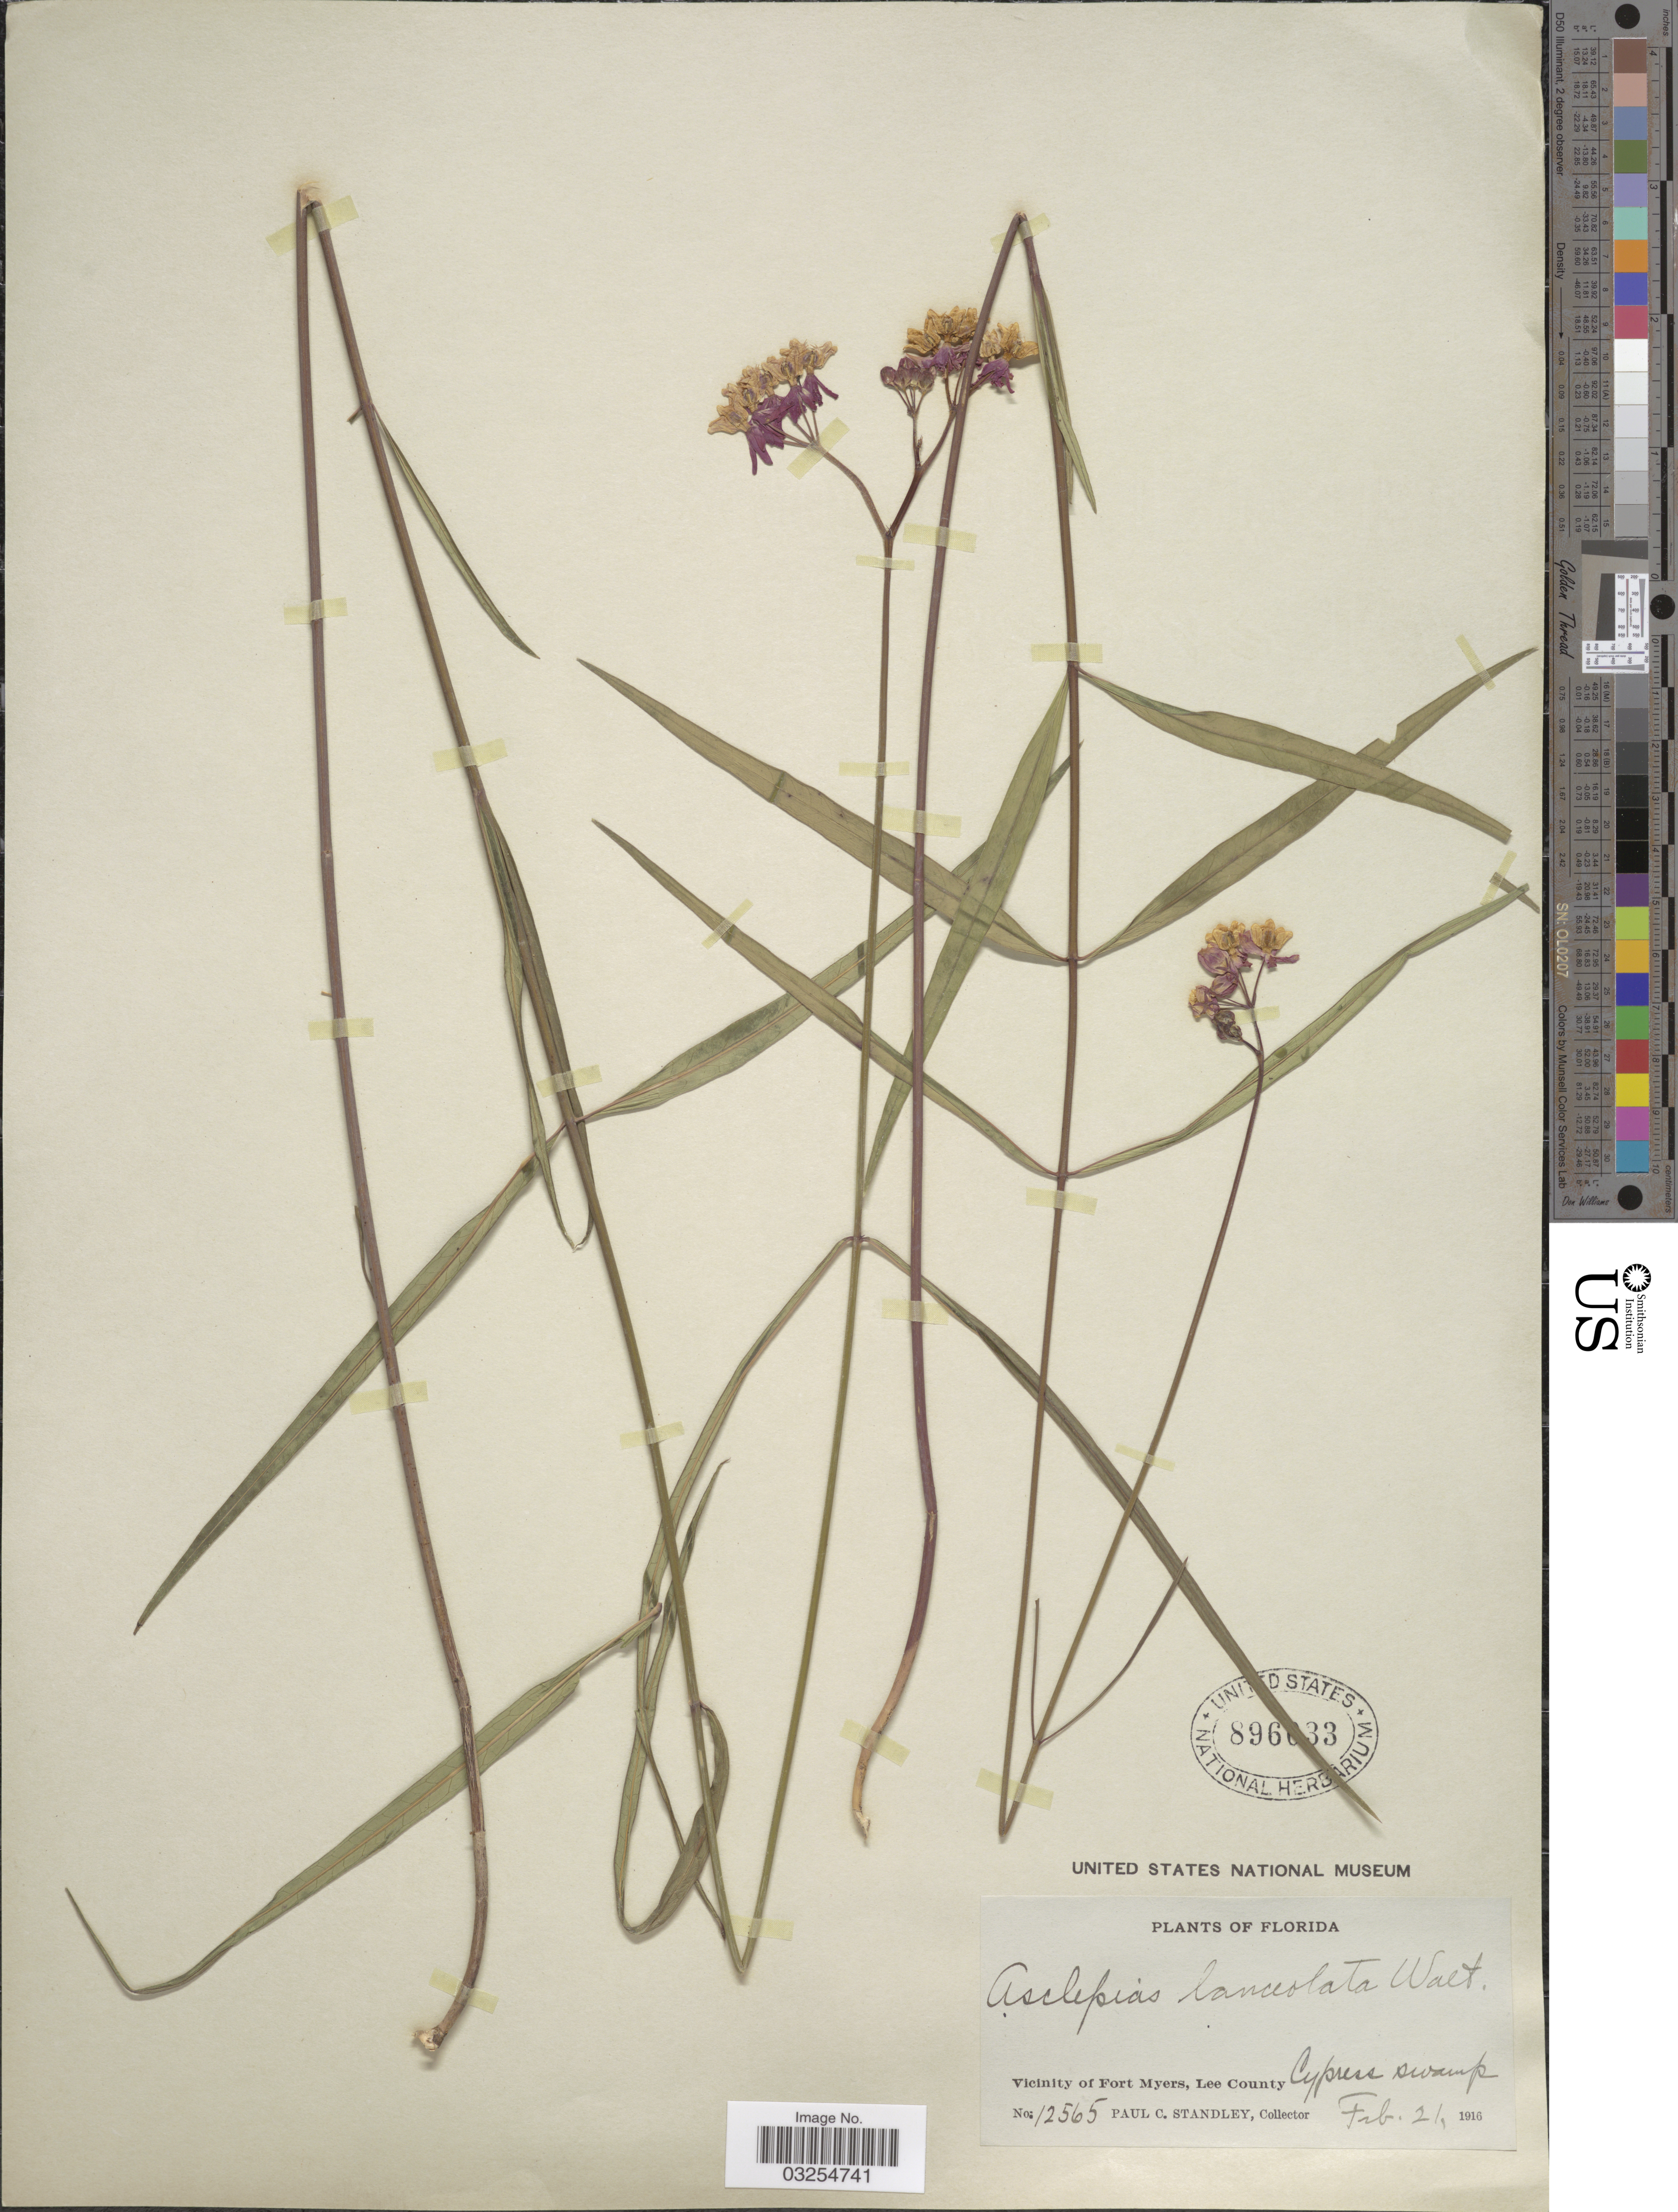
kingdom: Plantae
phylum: Tracheophyta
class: Magnoliopsida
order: Gentianales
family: Apocynaceae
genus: Asclepias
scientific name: Asclepias lanceolata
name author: Walter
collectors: P. C. Standley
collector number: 12565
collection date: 1916-02-21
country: United States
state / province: Florida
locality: Vicinity of Fort Myers, Lee County. Cypress swamp.